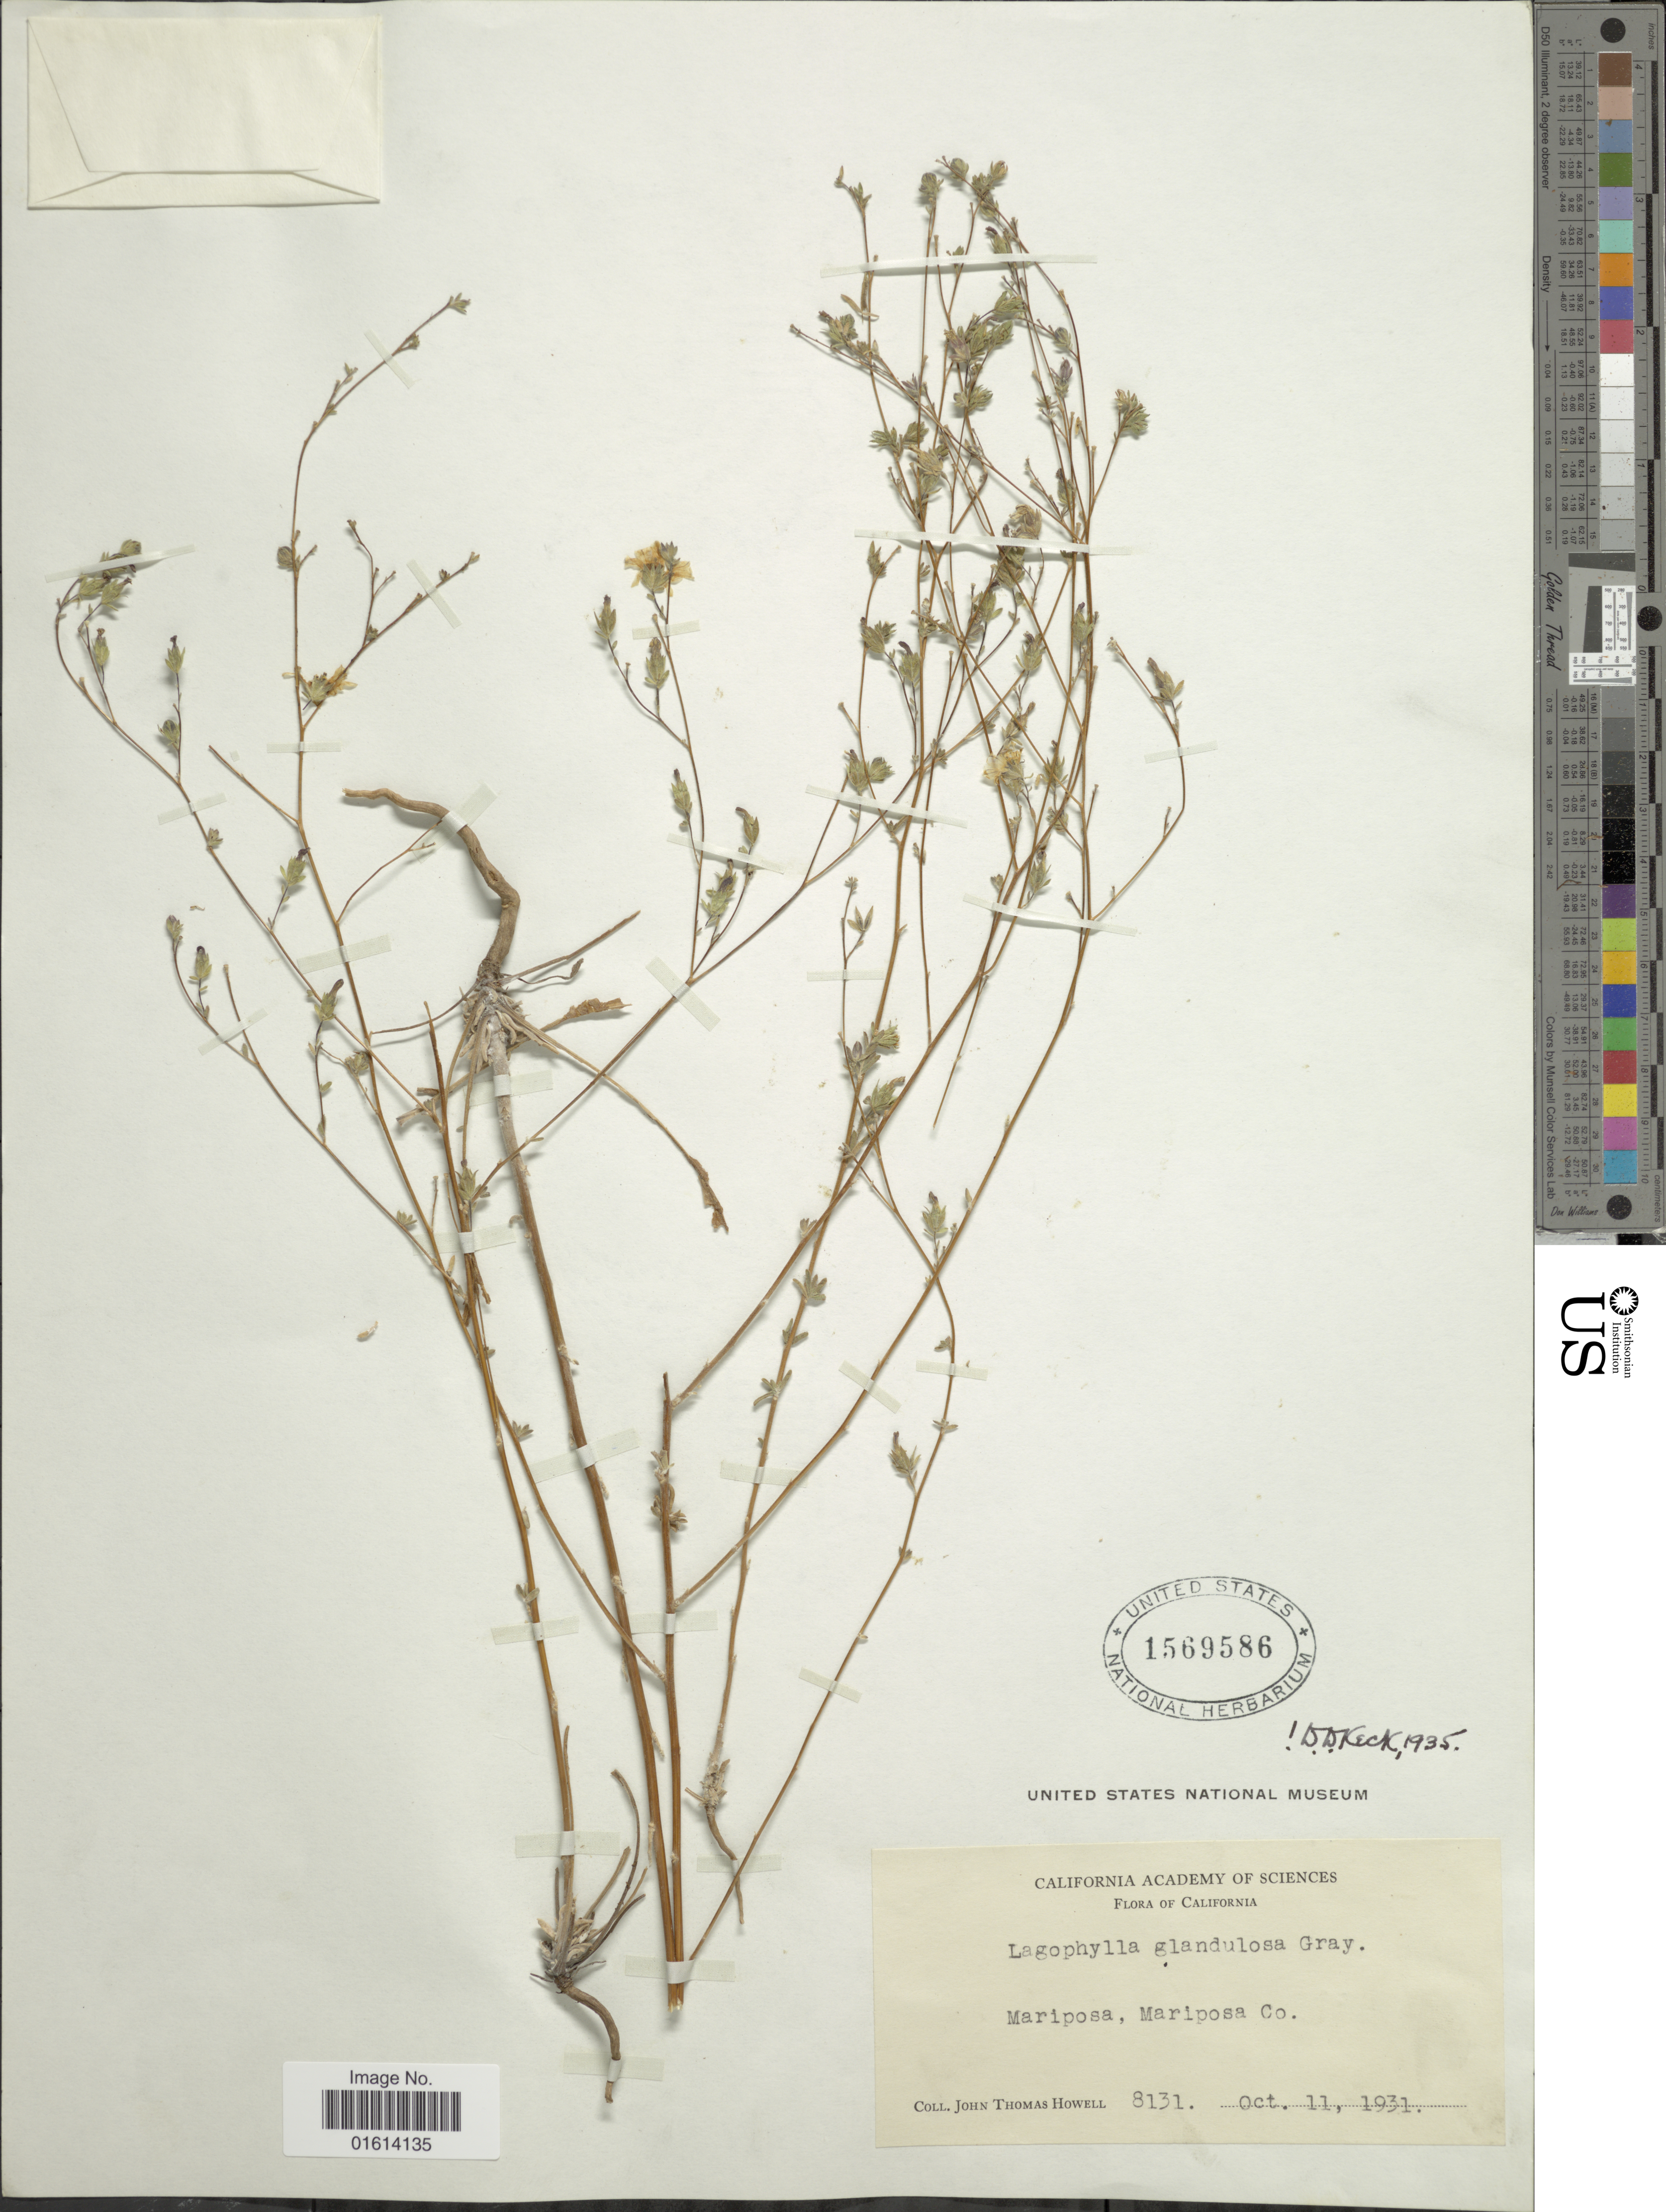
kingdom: Plantae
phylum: Tracheophyta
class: Magnoliopsida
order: Asterales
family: Asteraceae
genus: Lagophylla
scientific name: Lagophylla glandulosa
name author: A. Gray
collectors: J. T. Howell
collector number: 8131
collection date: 1931-10-11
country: United States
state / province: California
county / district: Mariposa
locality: Mariposa, Mariposa Co.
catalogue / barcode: US 1569586